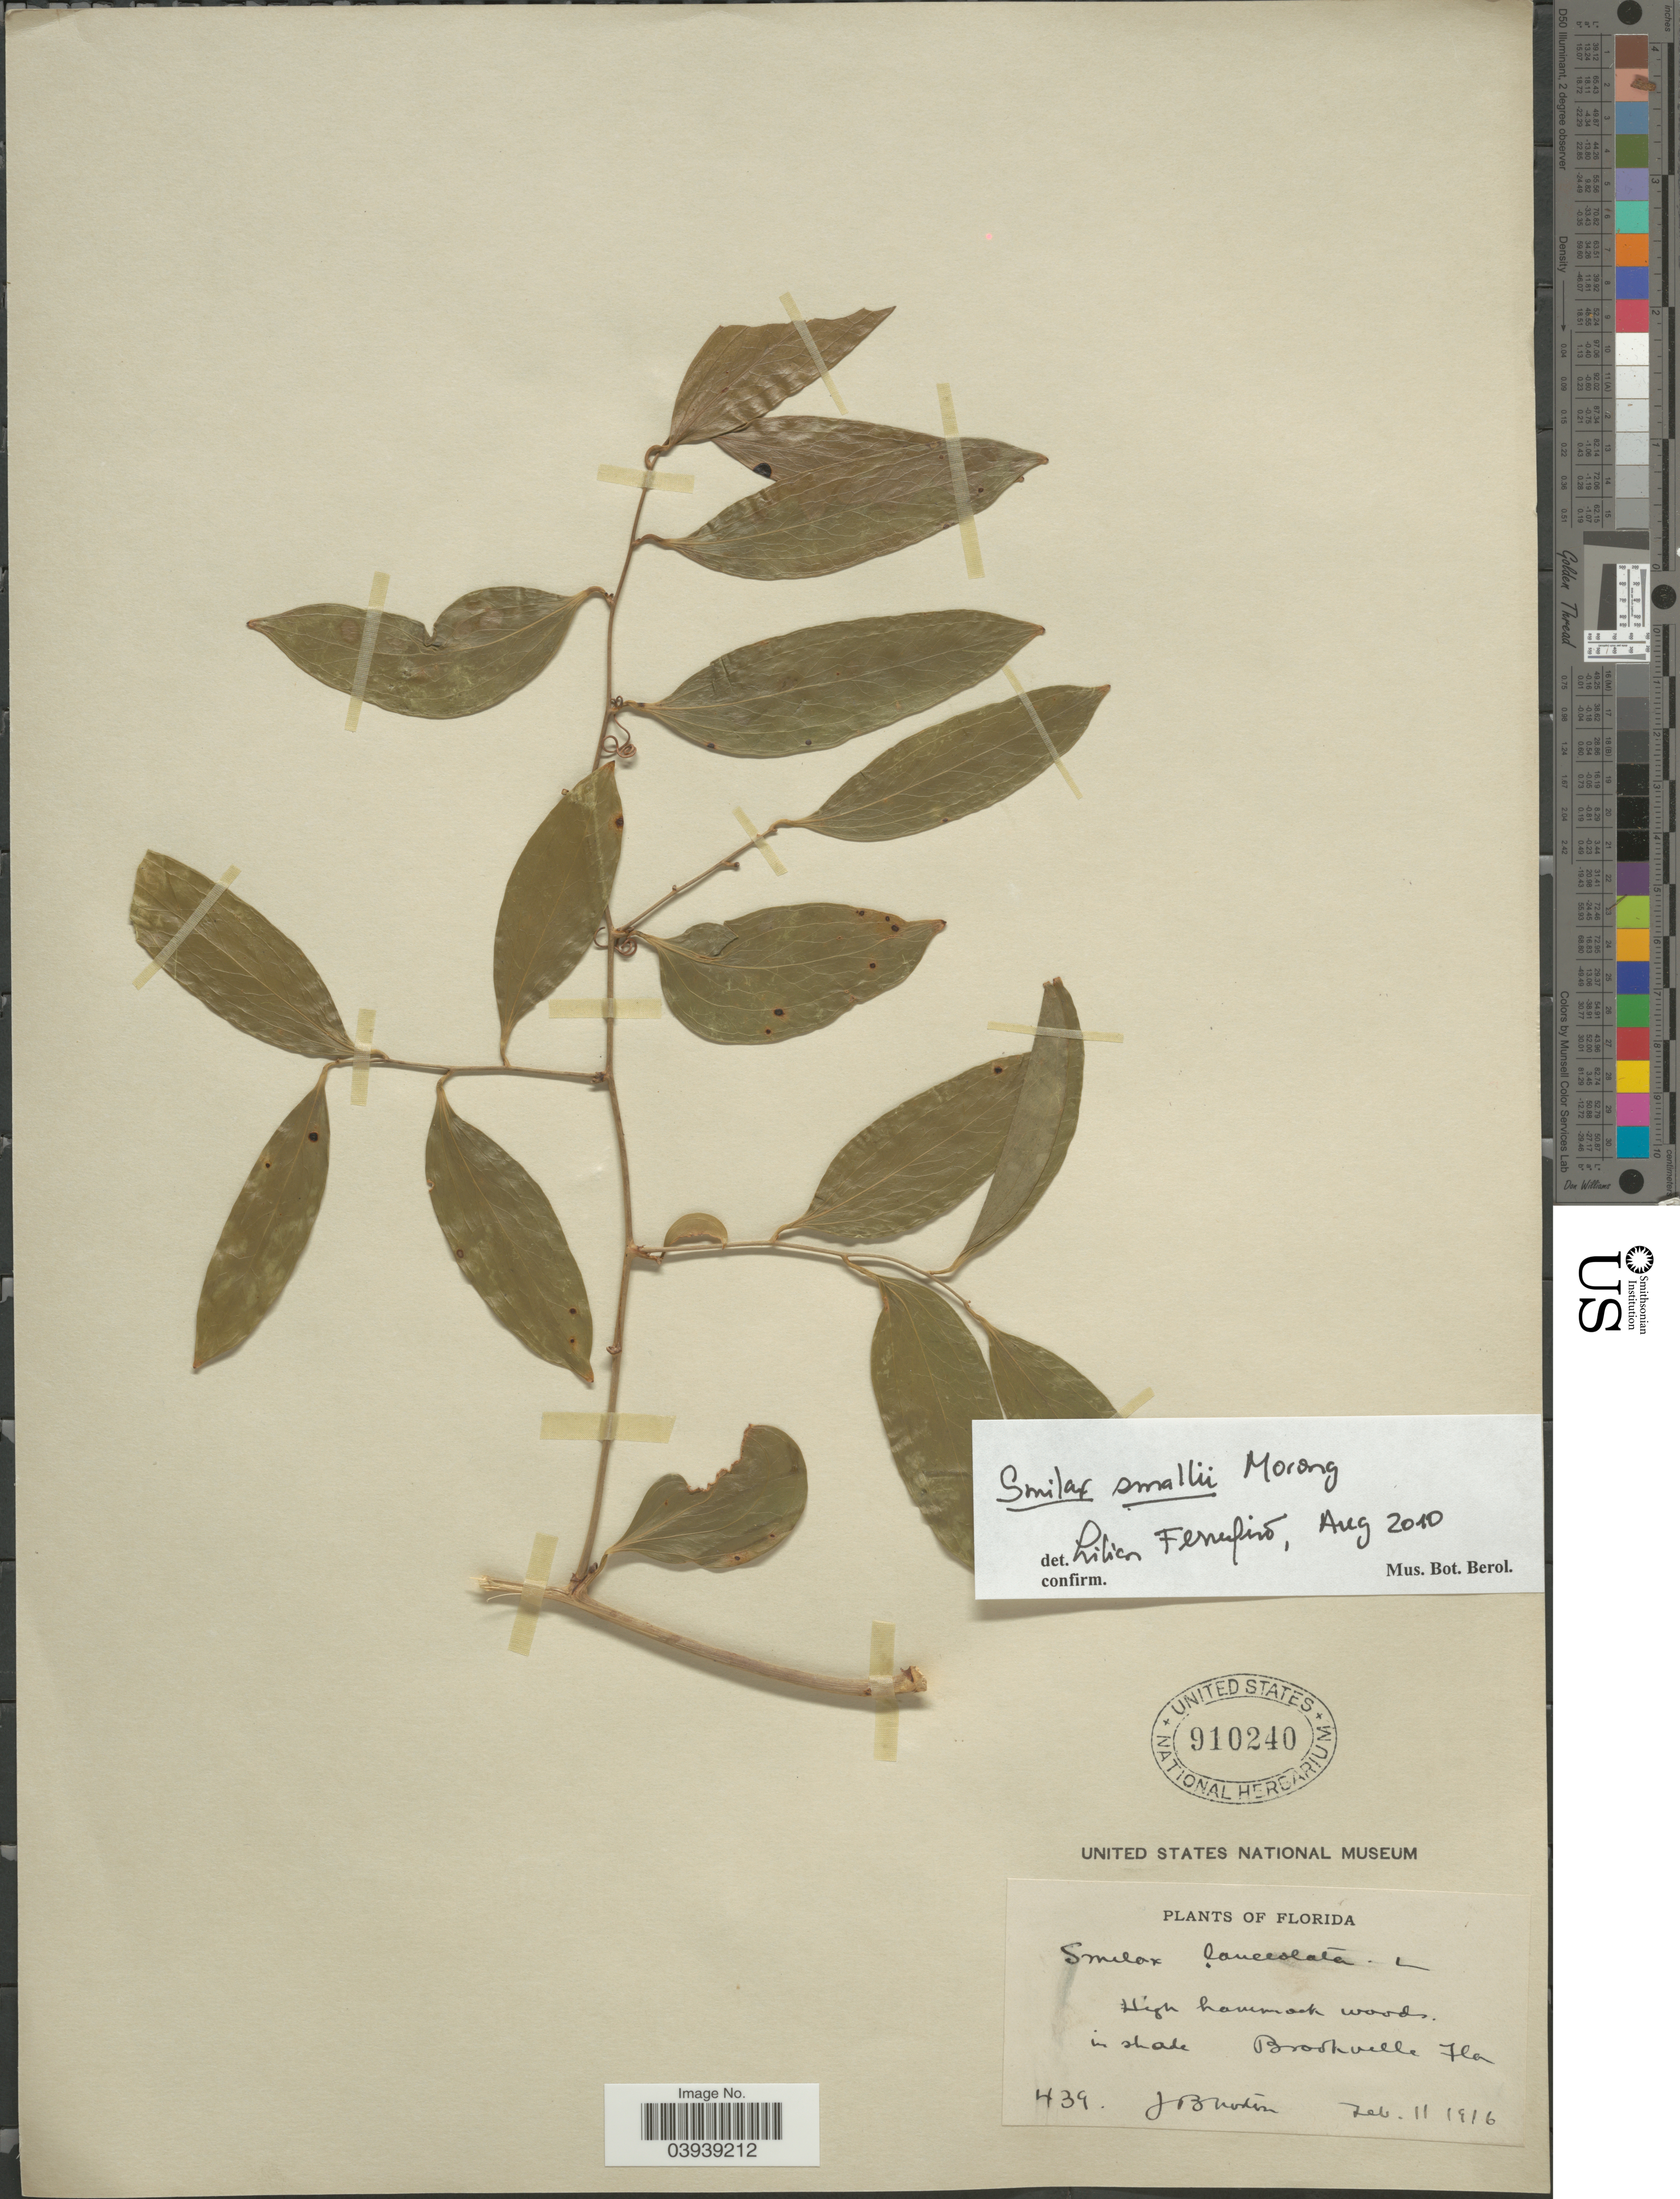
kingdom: Plantae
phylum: Tracheophyta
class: Liliopsida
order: Liliales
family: Smilacaceae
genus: Smilax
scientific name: Smilax smallii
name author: Morong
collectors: J. B. Norton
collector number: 439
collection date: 1916-02-11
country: United States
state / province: Florida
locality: High hammock woods. In shade Brookville.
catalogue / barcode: US 910240